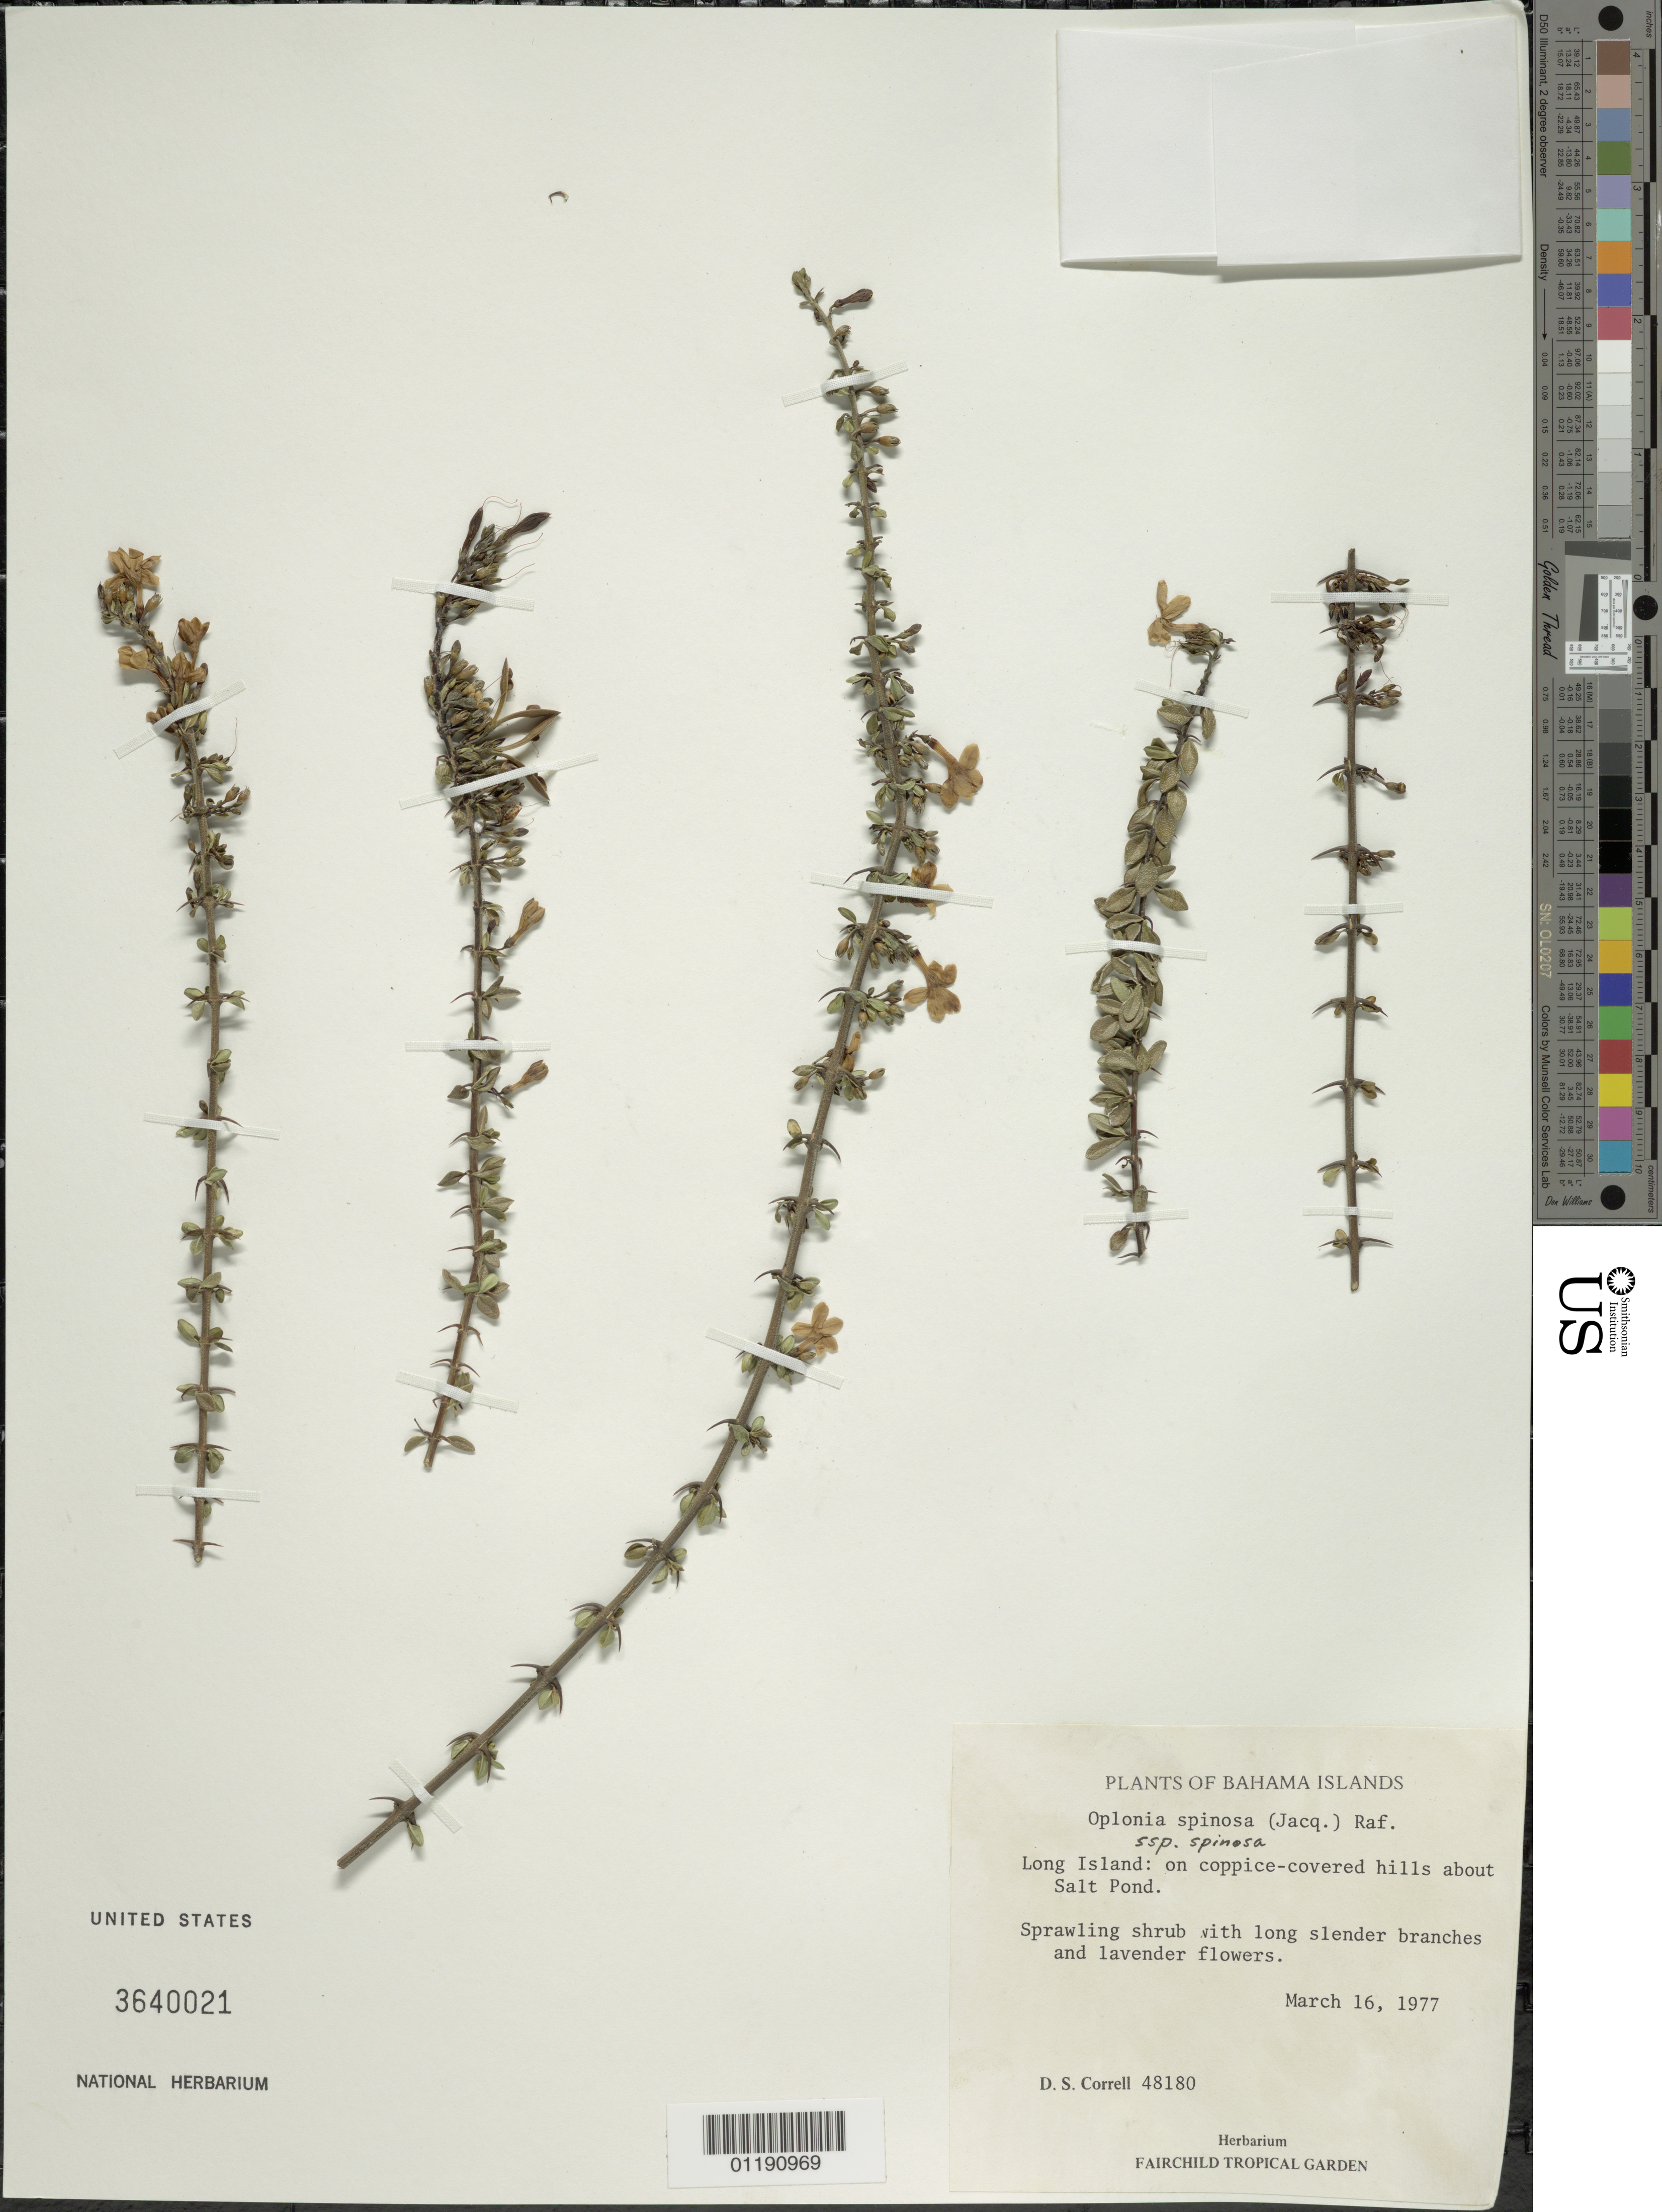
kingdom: Plantae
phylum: Tracheophyta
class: Magnoliopsida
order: Lamiales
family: Acanthaceae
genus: Oplonia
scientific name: Oplonia spinosa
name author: Raf.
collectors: D. S. Correll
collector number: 48180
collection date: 1977-03-16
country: Bahamas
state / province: Long Island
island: Long Island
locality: Long Island: on coppice-covered hills about Salt Pond.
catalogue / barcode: US 3640021